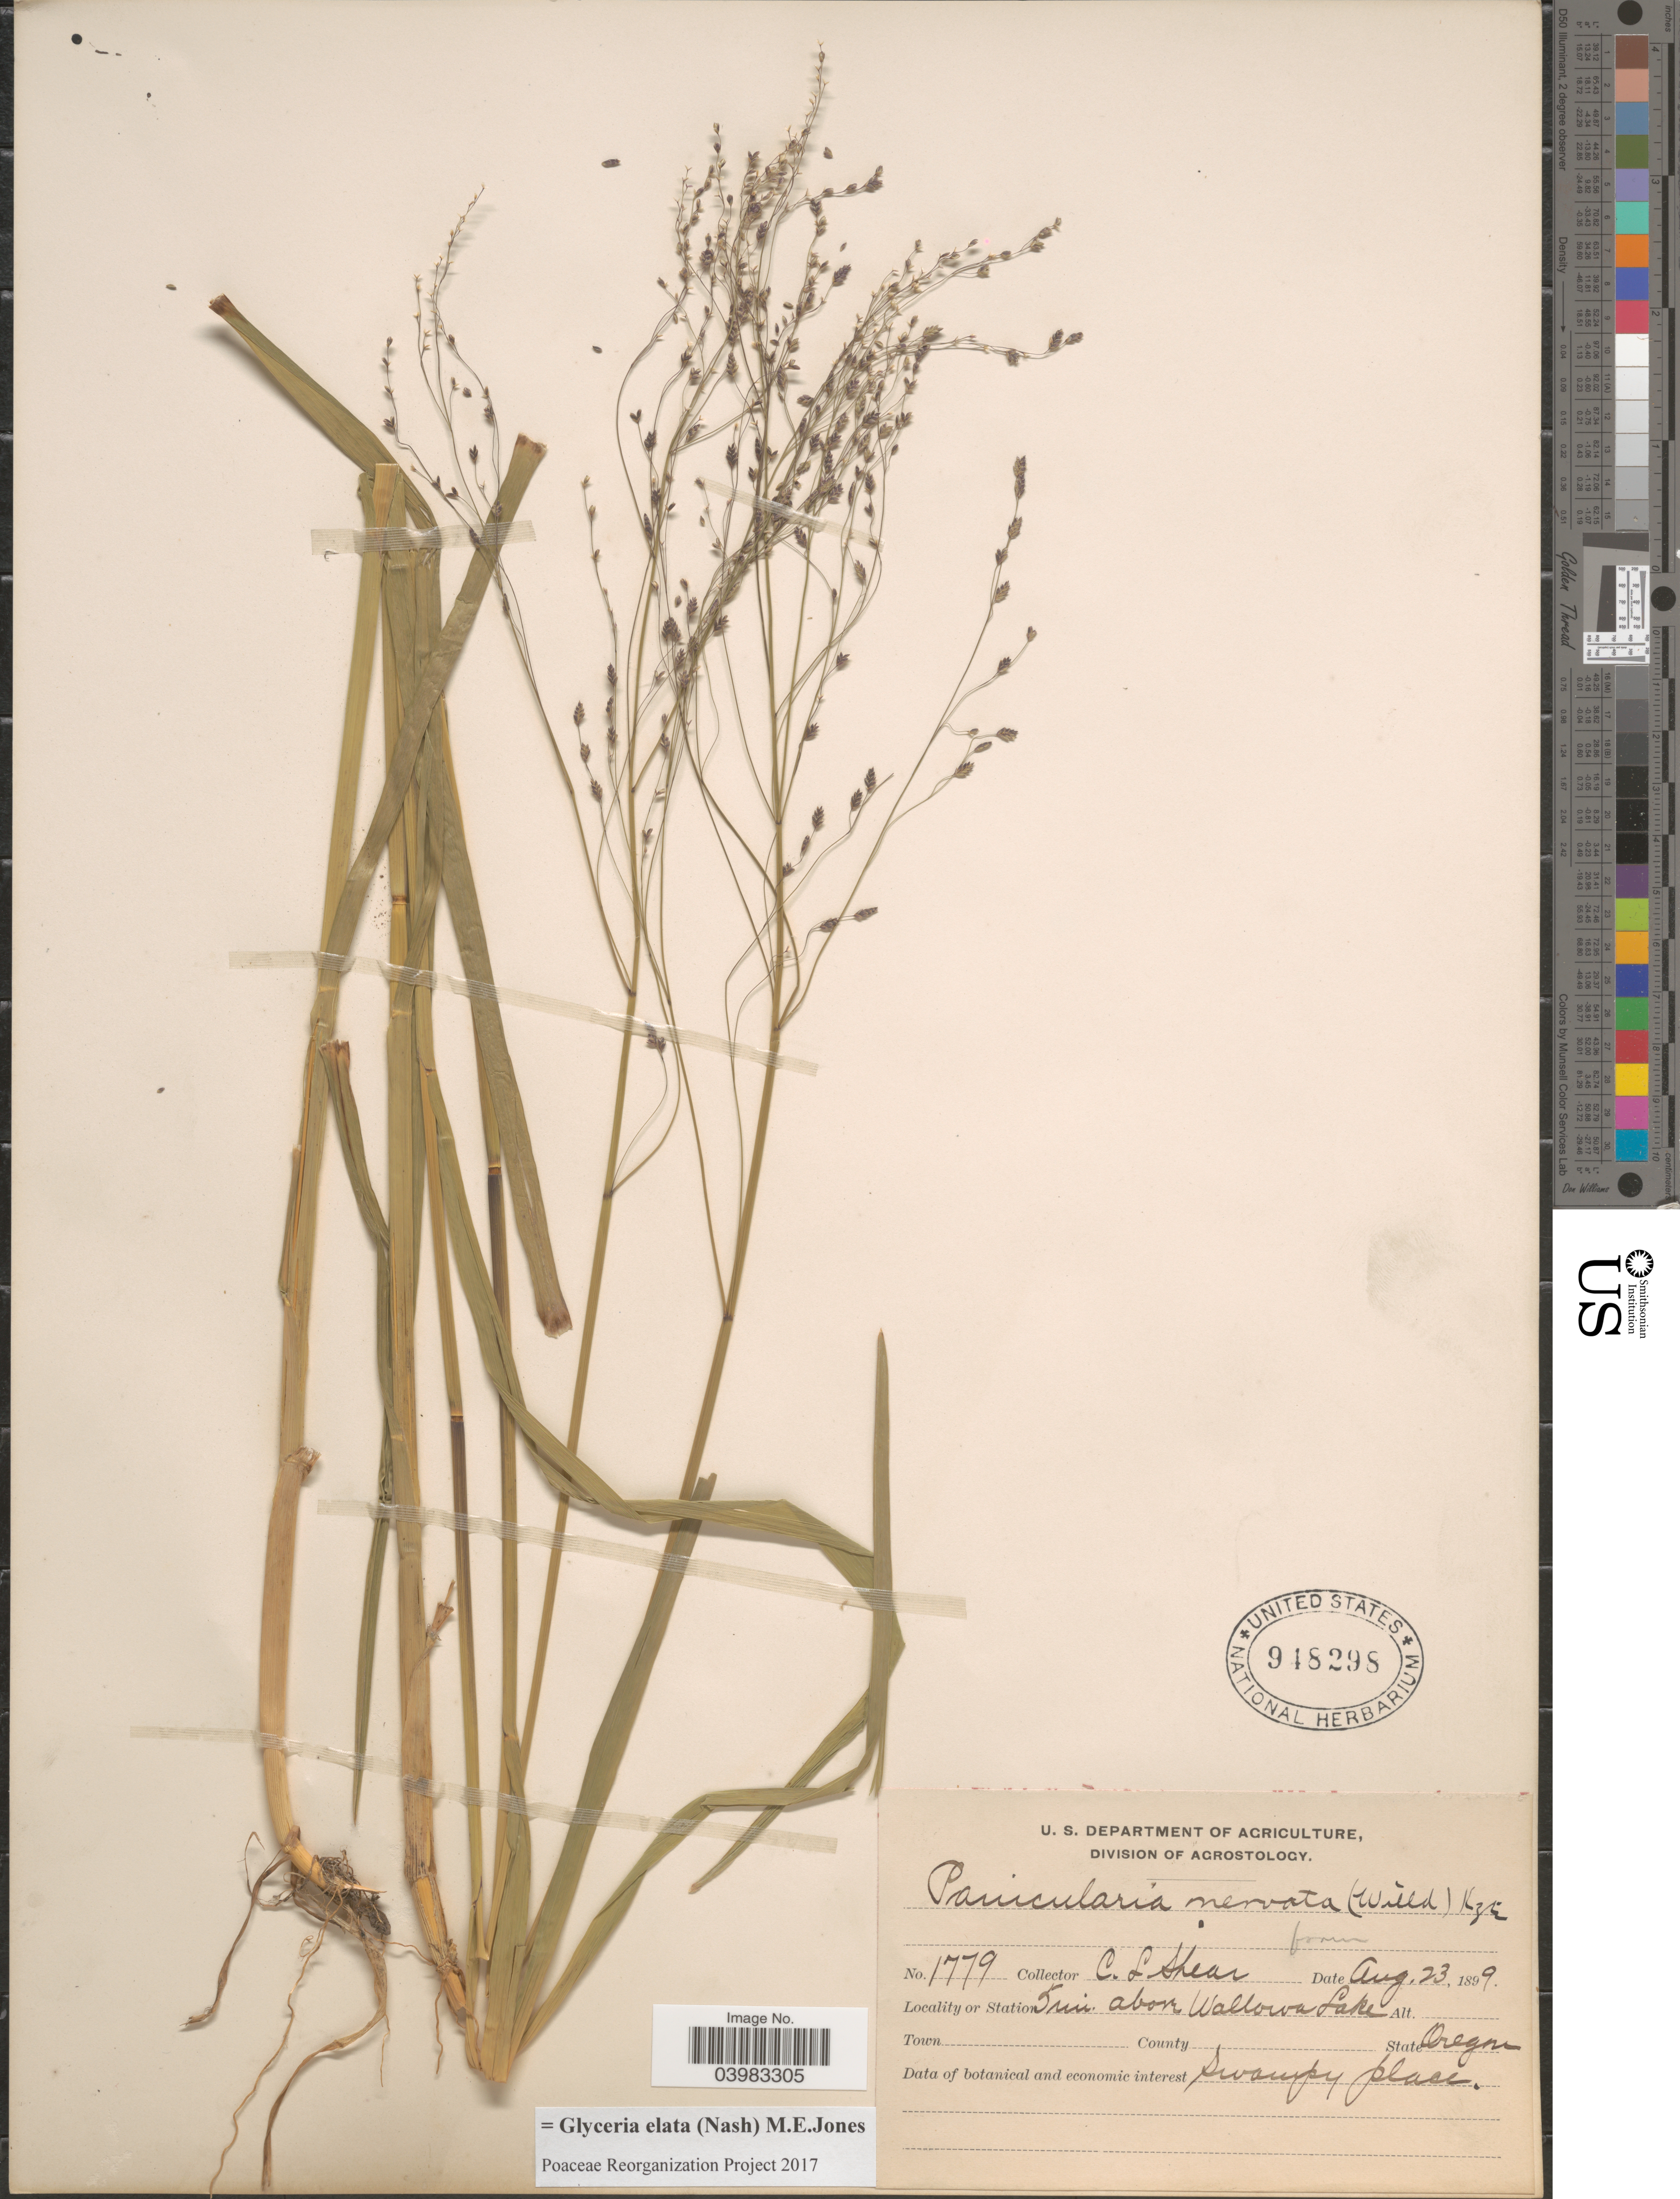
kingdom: Plantae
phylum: Tracheophyta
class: Liliopsida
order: Poales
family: Poaceae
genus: Glyceria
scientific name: Glyceria elata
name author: (Nash) M.E. Jones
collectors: C. L. Shear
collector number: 1779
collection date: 1899-08-23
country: United States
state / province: Oregon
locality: Station 5 mi. above Wallowa Lake.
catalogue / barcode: US 948298